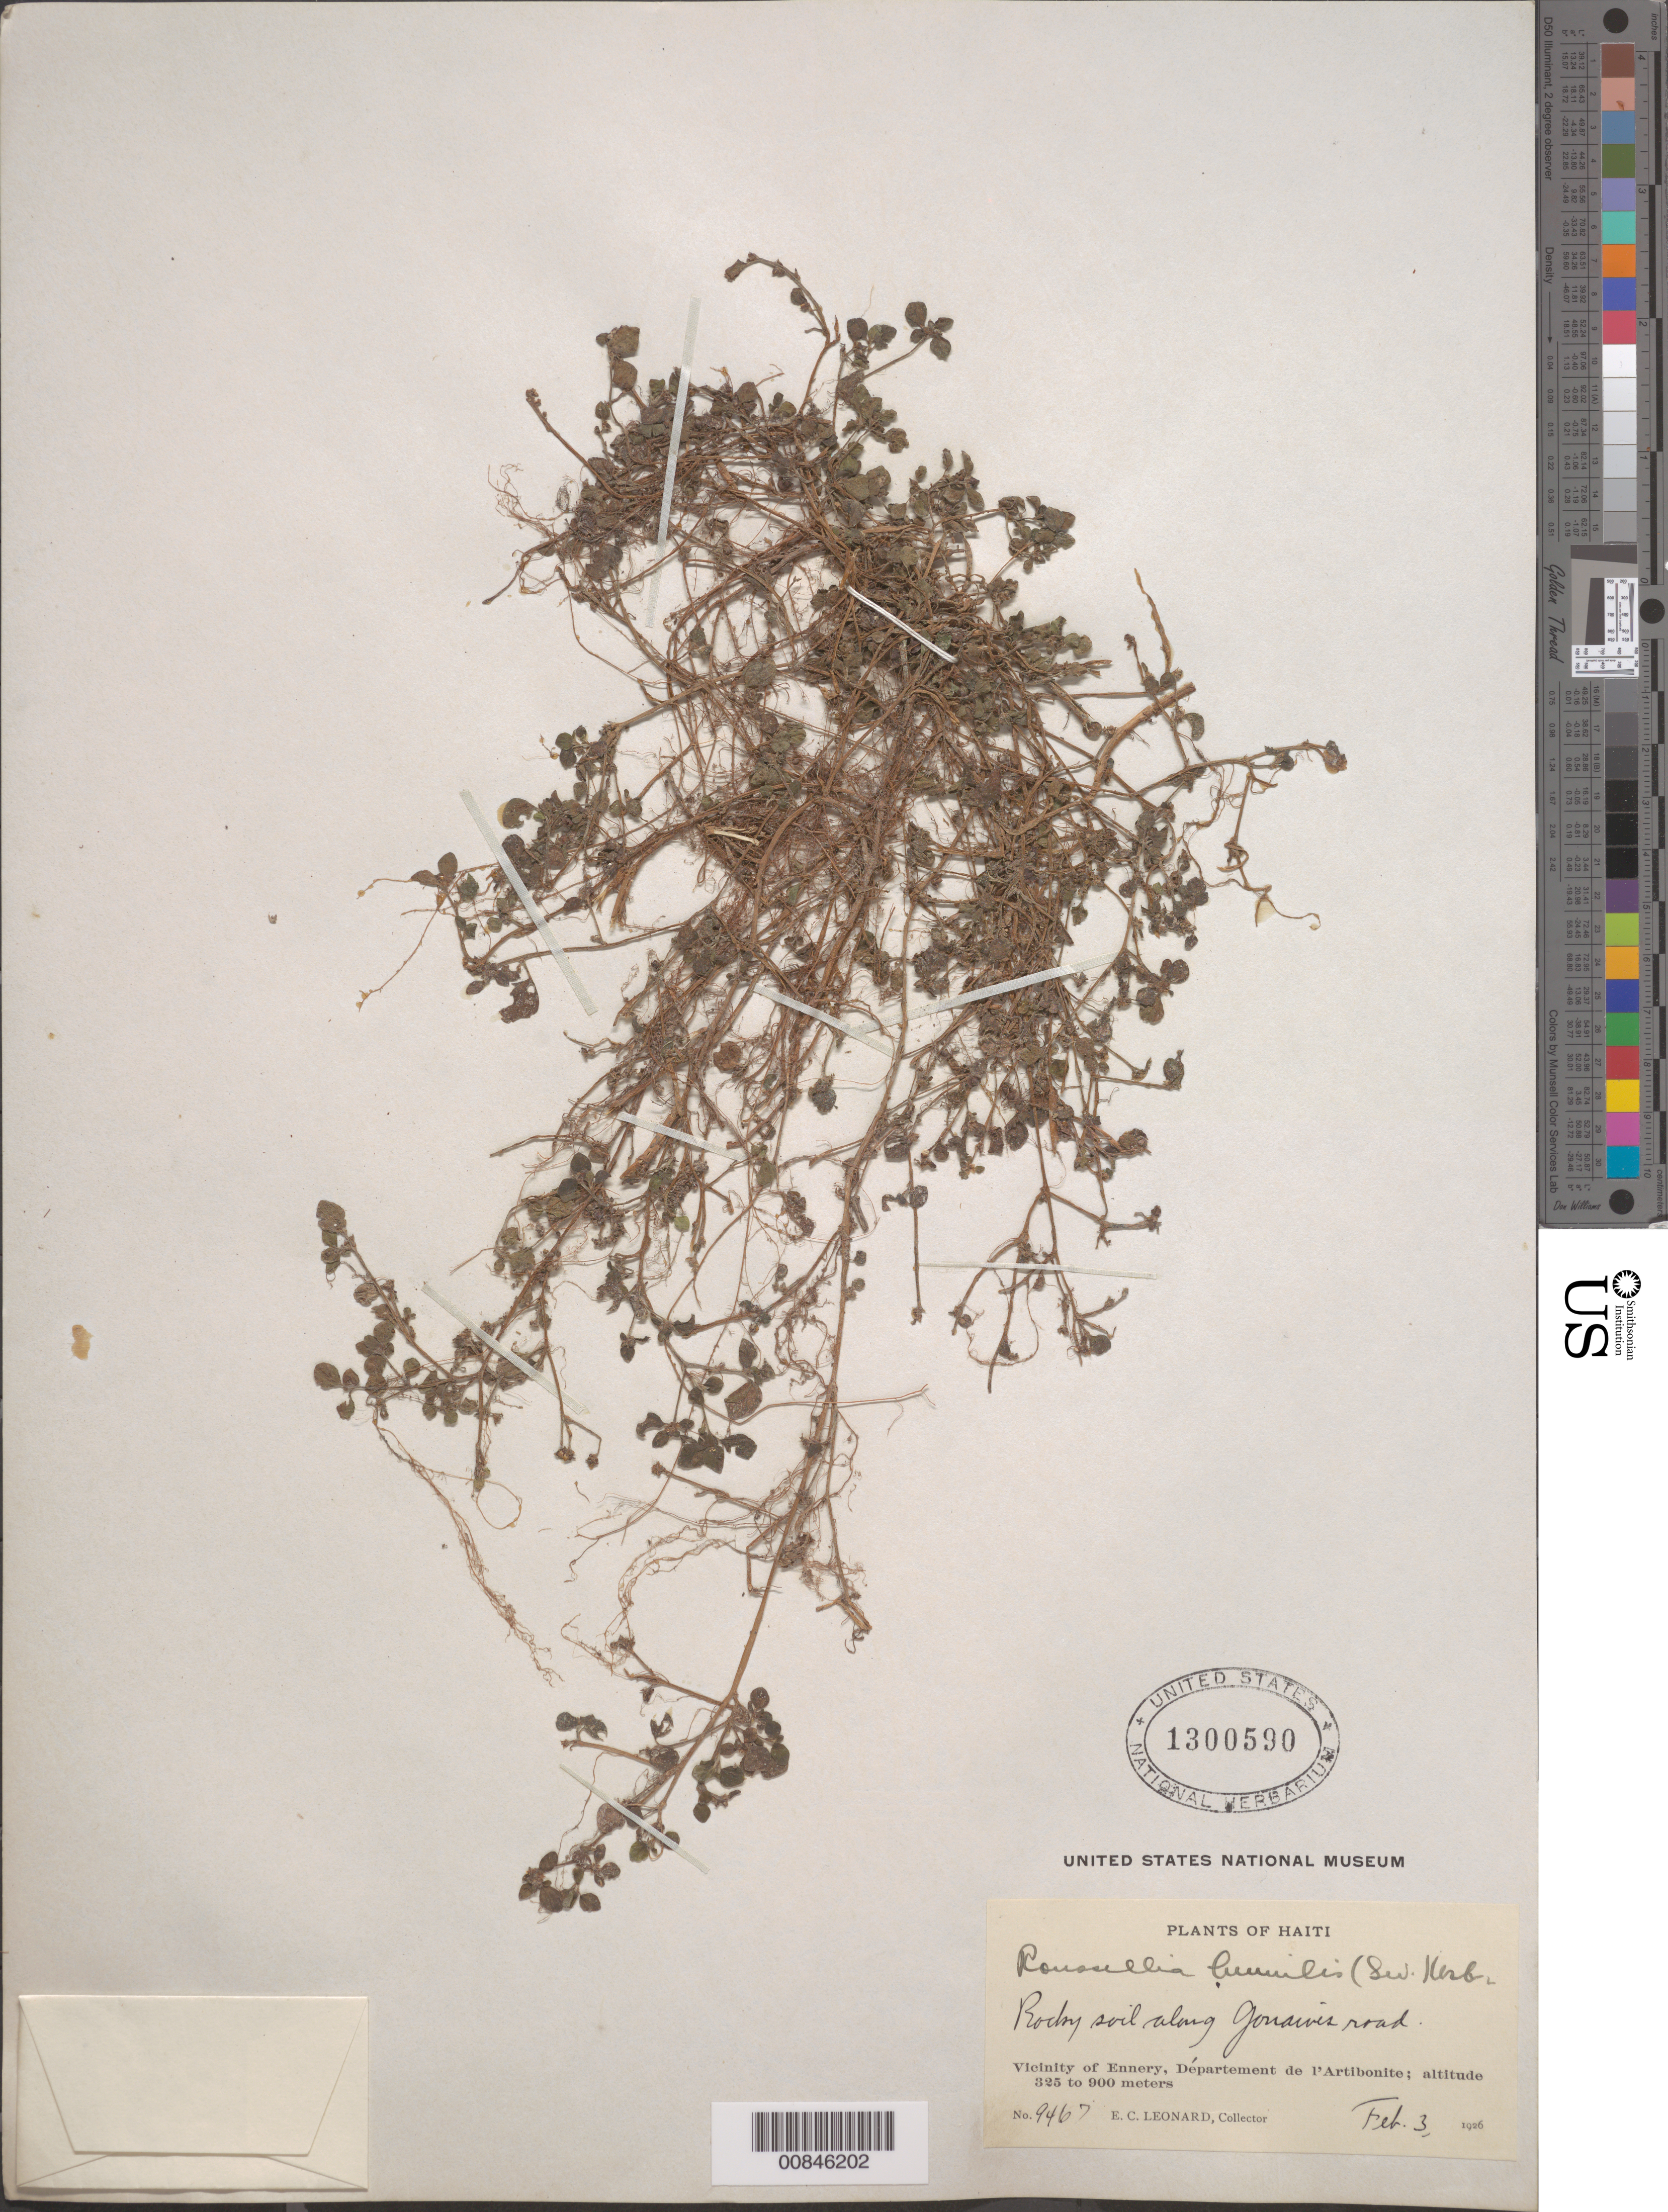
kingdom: Plantae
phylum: Tracheophyta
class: Magnoliopsida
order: Rosales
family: Urticaceae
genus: Rousselia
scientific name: Rousselia humilis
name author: (Sw.) Urb.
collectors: E. C. Leonard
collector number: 9467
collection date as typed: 03 Feb 1926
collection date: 1926-02-03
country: Haiti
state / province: Artibonite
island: Hispaniola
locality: Vicinity of Ennery. Along Gonaives road.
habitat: Rocky soil.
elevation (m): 325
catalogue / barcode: US 1300590